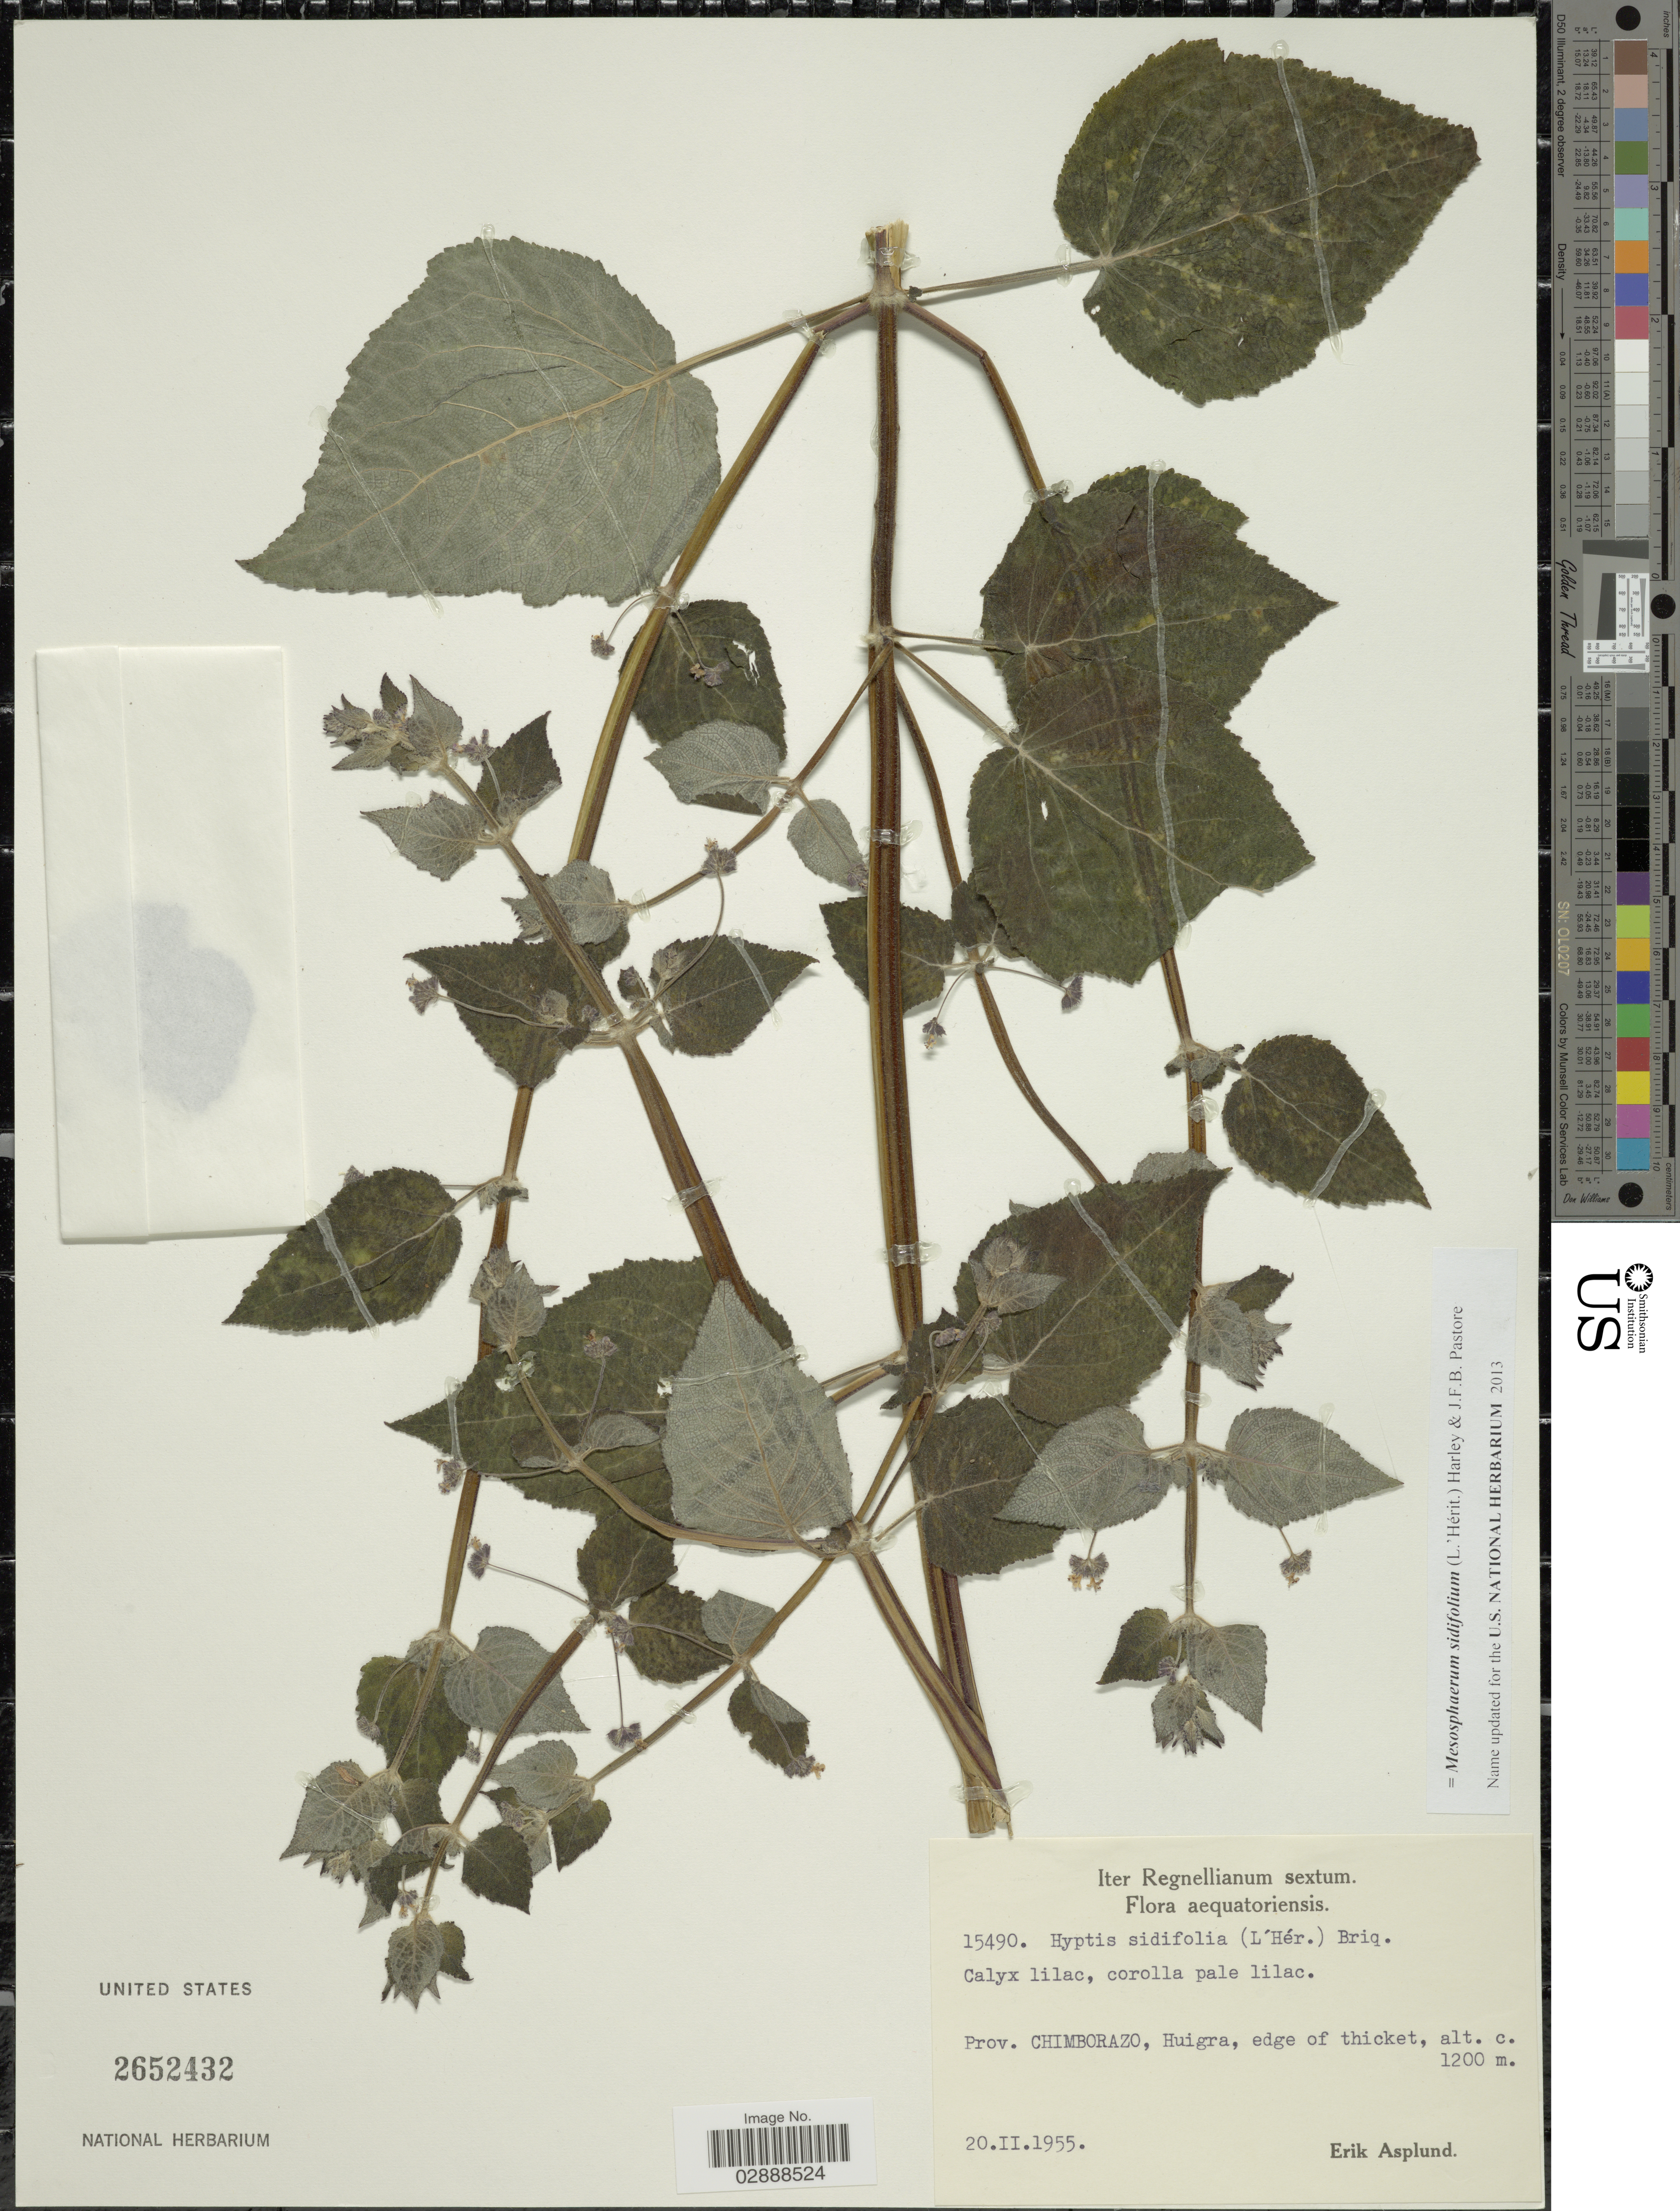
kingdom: Plantae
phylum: Tracheophyta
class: Magnoliopsida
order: Lamiales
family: Lamiaceae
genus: Mesosphaerum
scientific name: Mesosphaerum sidifolium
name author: (L'Hér.) Harley & J.F.B. Pastore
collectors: E. Asplund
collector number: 15490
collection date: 1955-02-20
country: Ecuador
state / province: Chimborazo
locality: Huigra.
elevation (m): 1200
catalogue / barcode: US 2652432